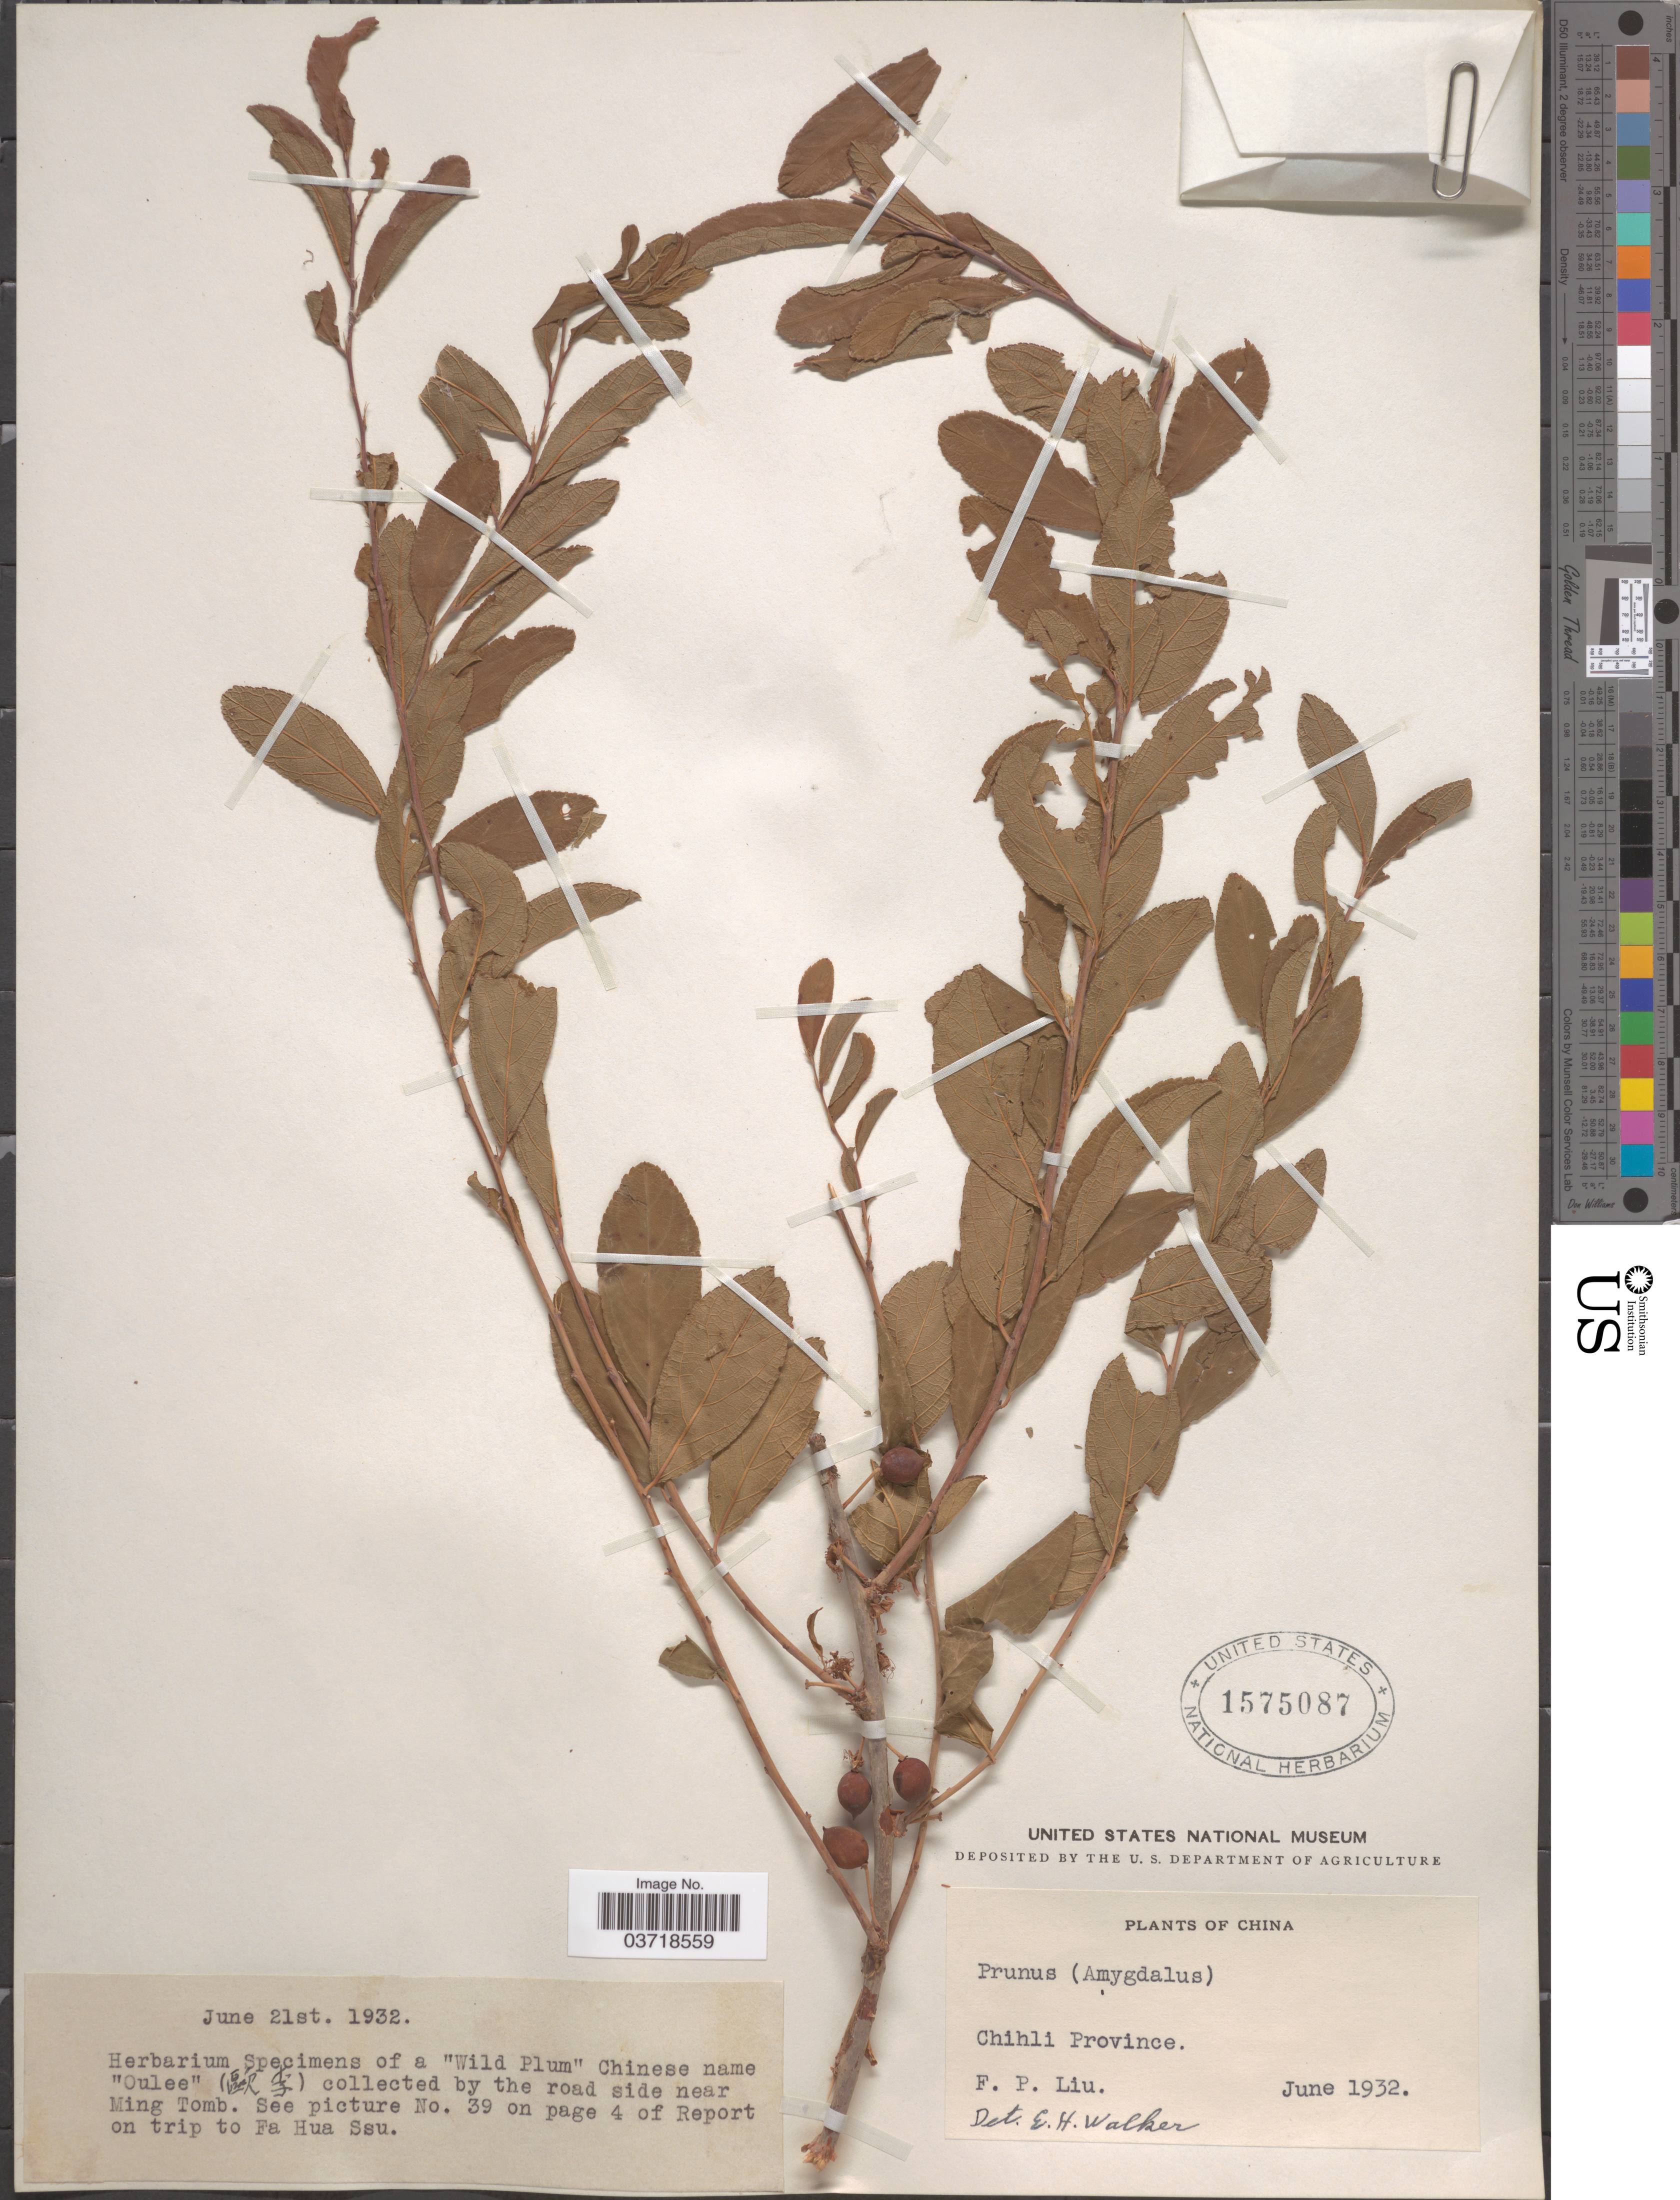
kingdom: Plantae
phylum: Tracheophyta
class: Magnoliopsida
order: Rosales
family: Rosaceae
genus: Prunus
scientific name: Prunus sp.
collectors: F. Liu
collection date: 1932-06-21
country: China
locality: Chihli Province. By the road side near Ming Tomb.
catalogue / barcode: US 1575087